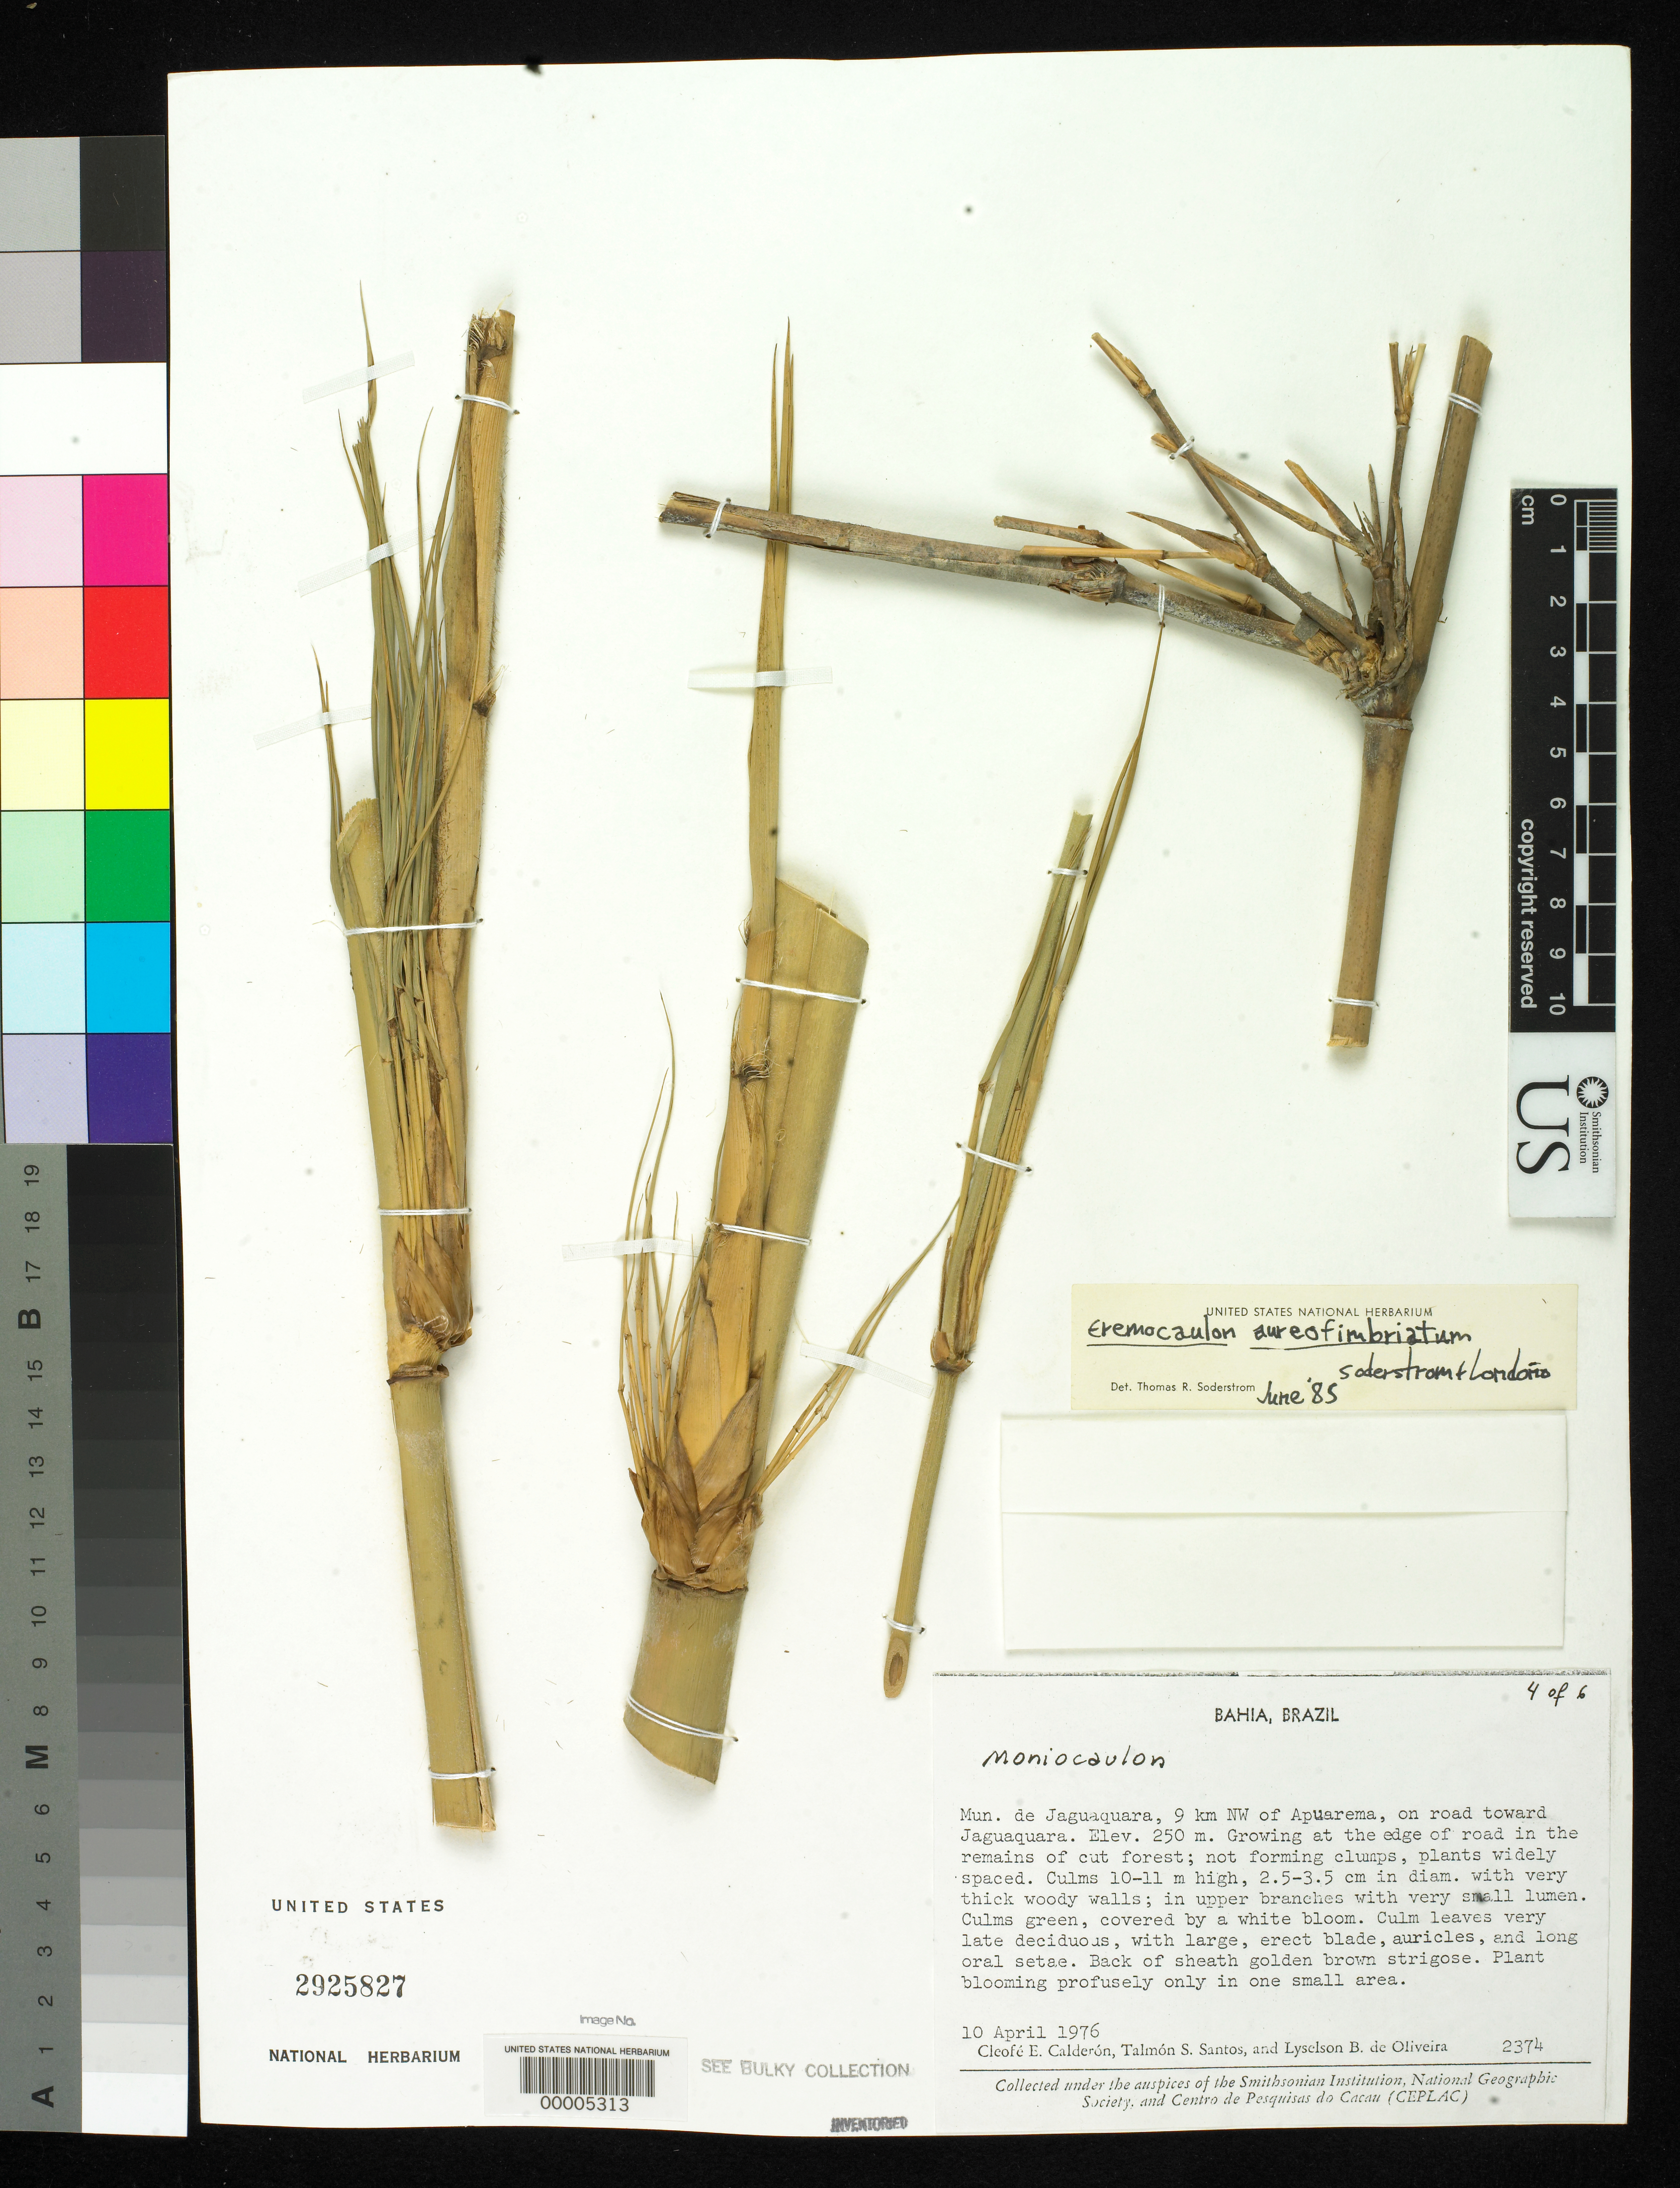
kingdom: Plantae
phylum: Tracheophyta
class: Liliopsida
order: Poales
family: Poaceae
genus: Eremocaulon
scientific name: Eremocaulon aureofimbriatum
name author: Soderstr. & Londoño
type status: Isotype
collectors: C. E. Calderón, T. S. Santos & L. de Oliveira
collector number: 2374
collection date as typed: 10 Apr 1976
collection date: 1976-04-10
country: Brazil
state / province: Bahia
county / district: Jaguaquara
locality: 9 km NW of Apuarema, on rd. to Jaguaquara.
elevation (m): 250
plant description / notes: Additional type material filed separately with bulky bamboos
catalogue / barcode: US 2925827